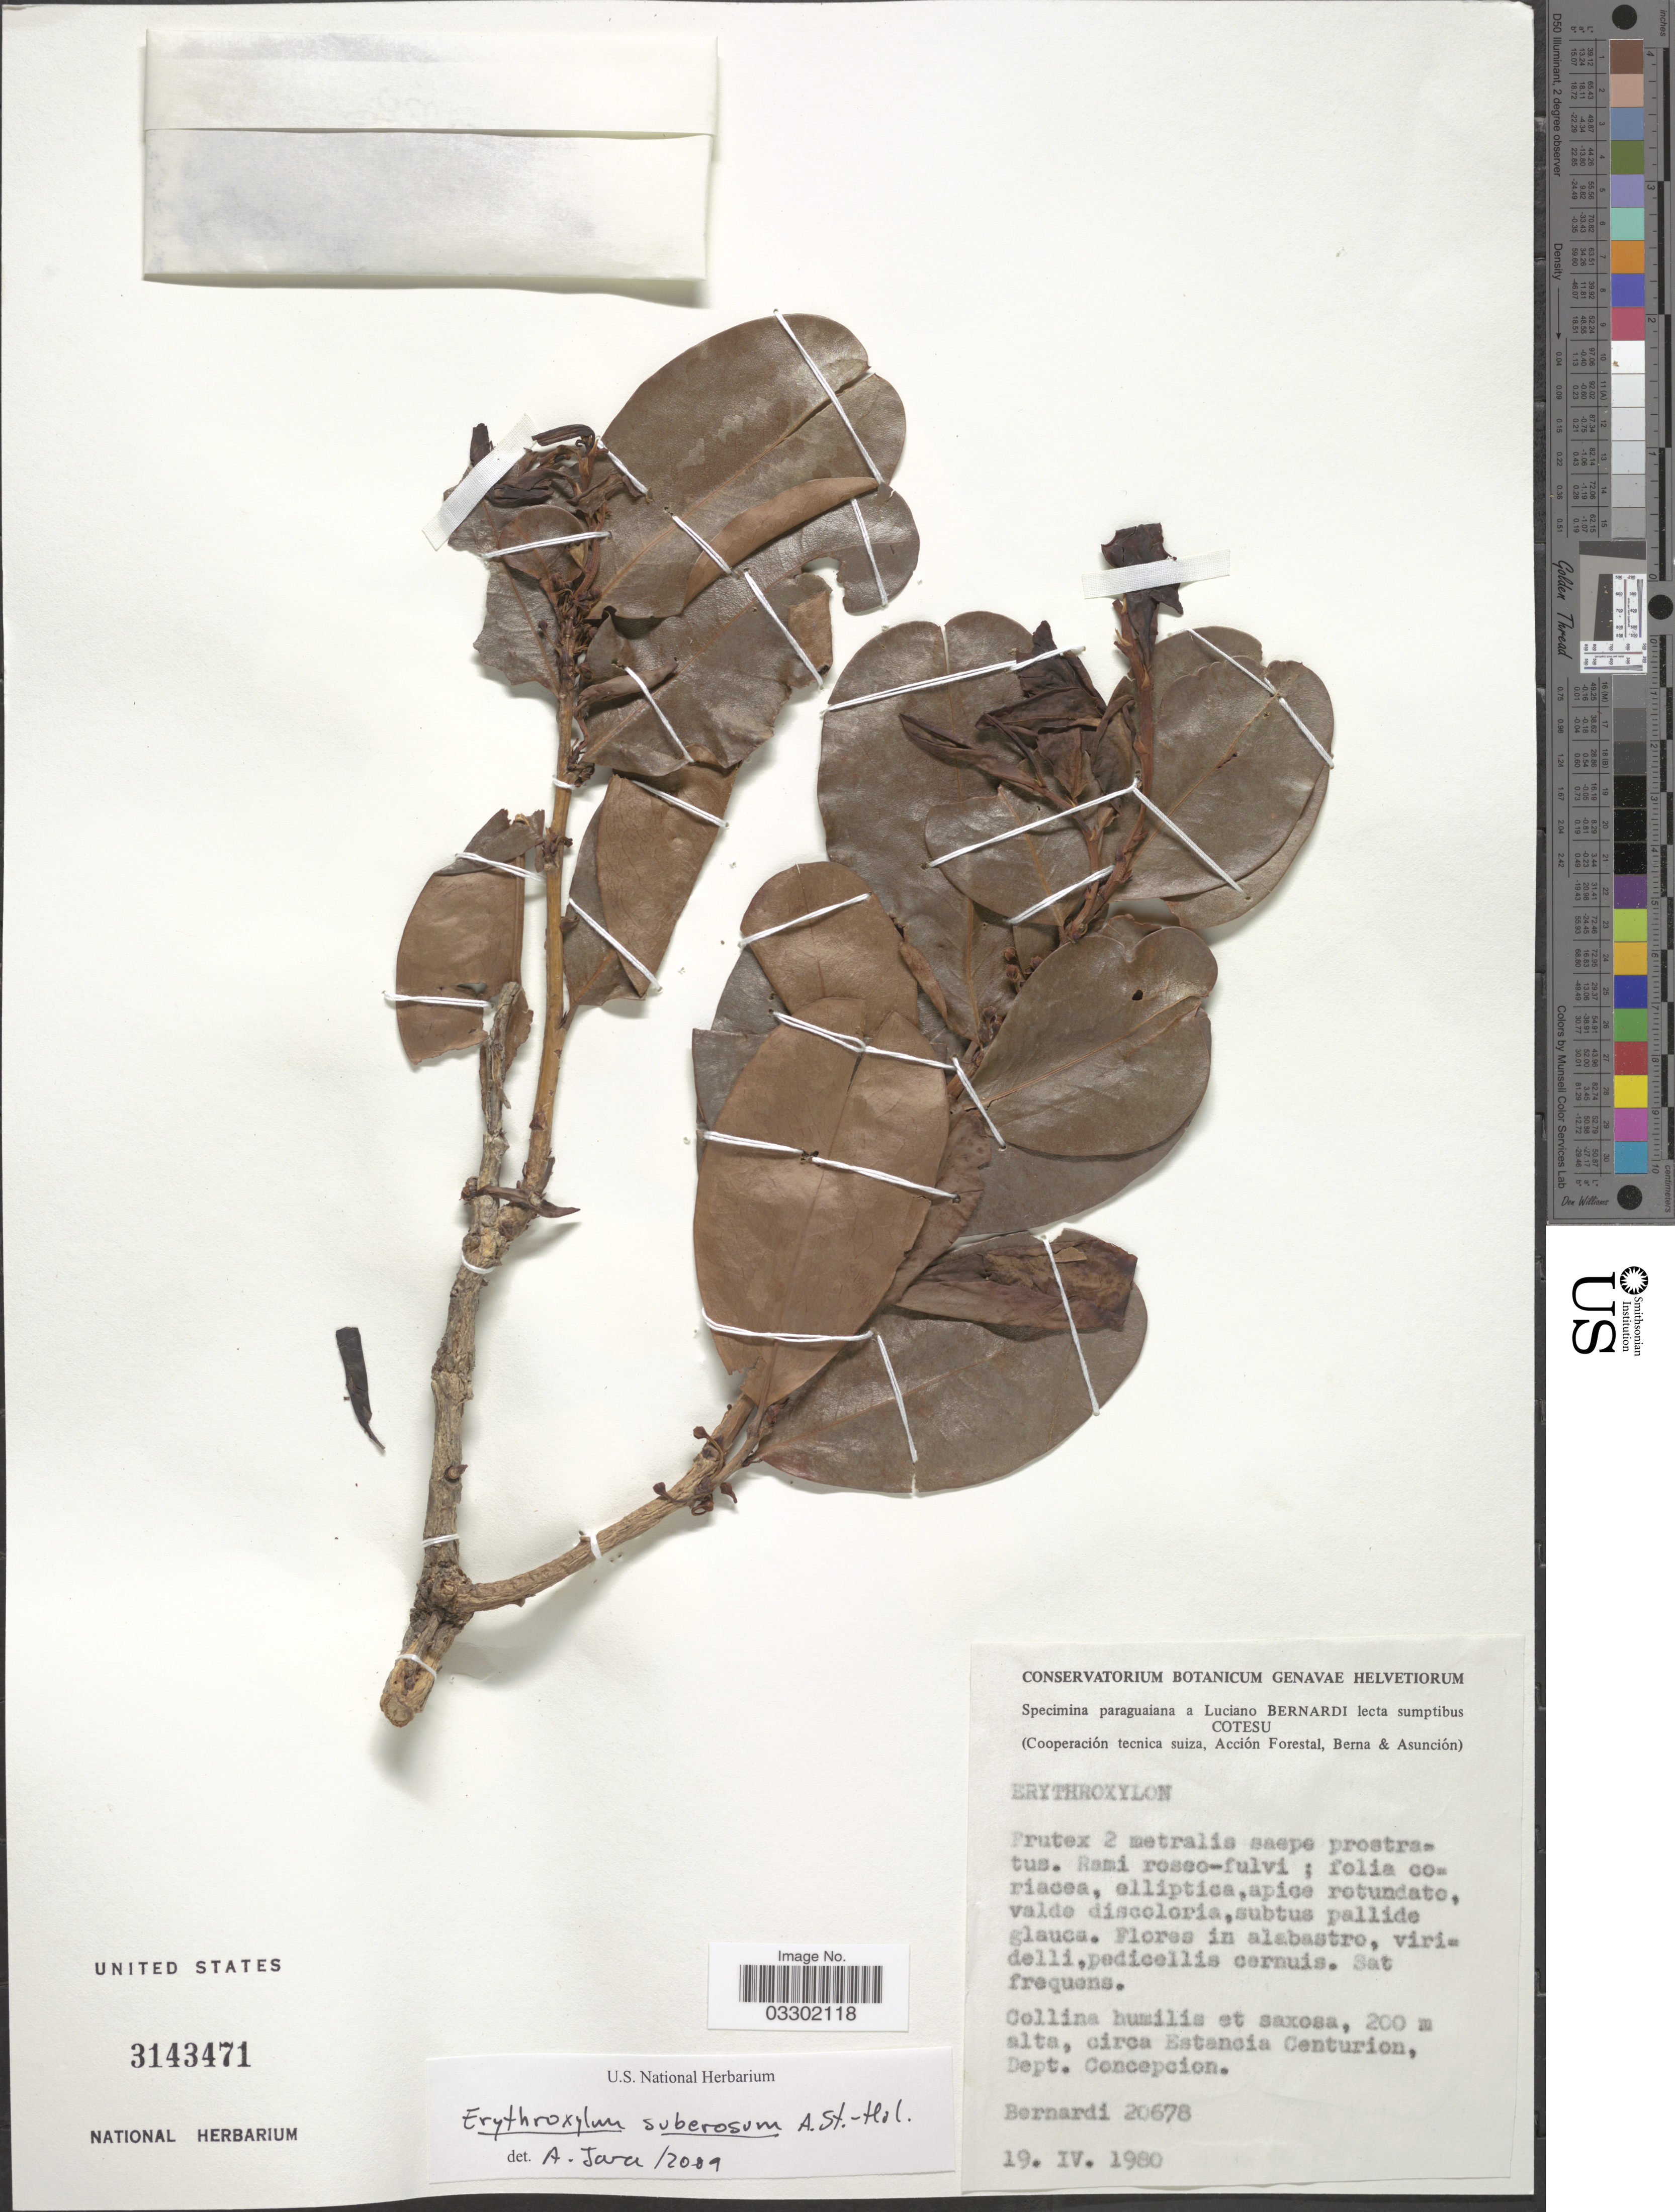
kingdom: Plantae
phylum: Tracheophyta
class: Magnoliopsida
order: Malpighiales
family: Erythroxylaceae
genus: Erythroxylum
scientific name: Erythroxylum suberosum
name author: A. St.-Hil.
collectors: L. Bernardi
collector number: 20678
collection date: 1980-04-19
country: Paraguay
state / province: Concepcion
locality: Circa Estancia Centurion, Dept. Concepcion.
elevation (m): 200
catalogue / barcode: US 3143471